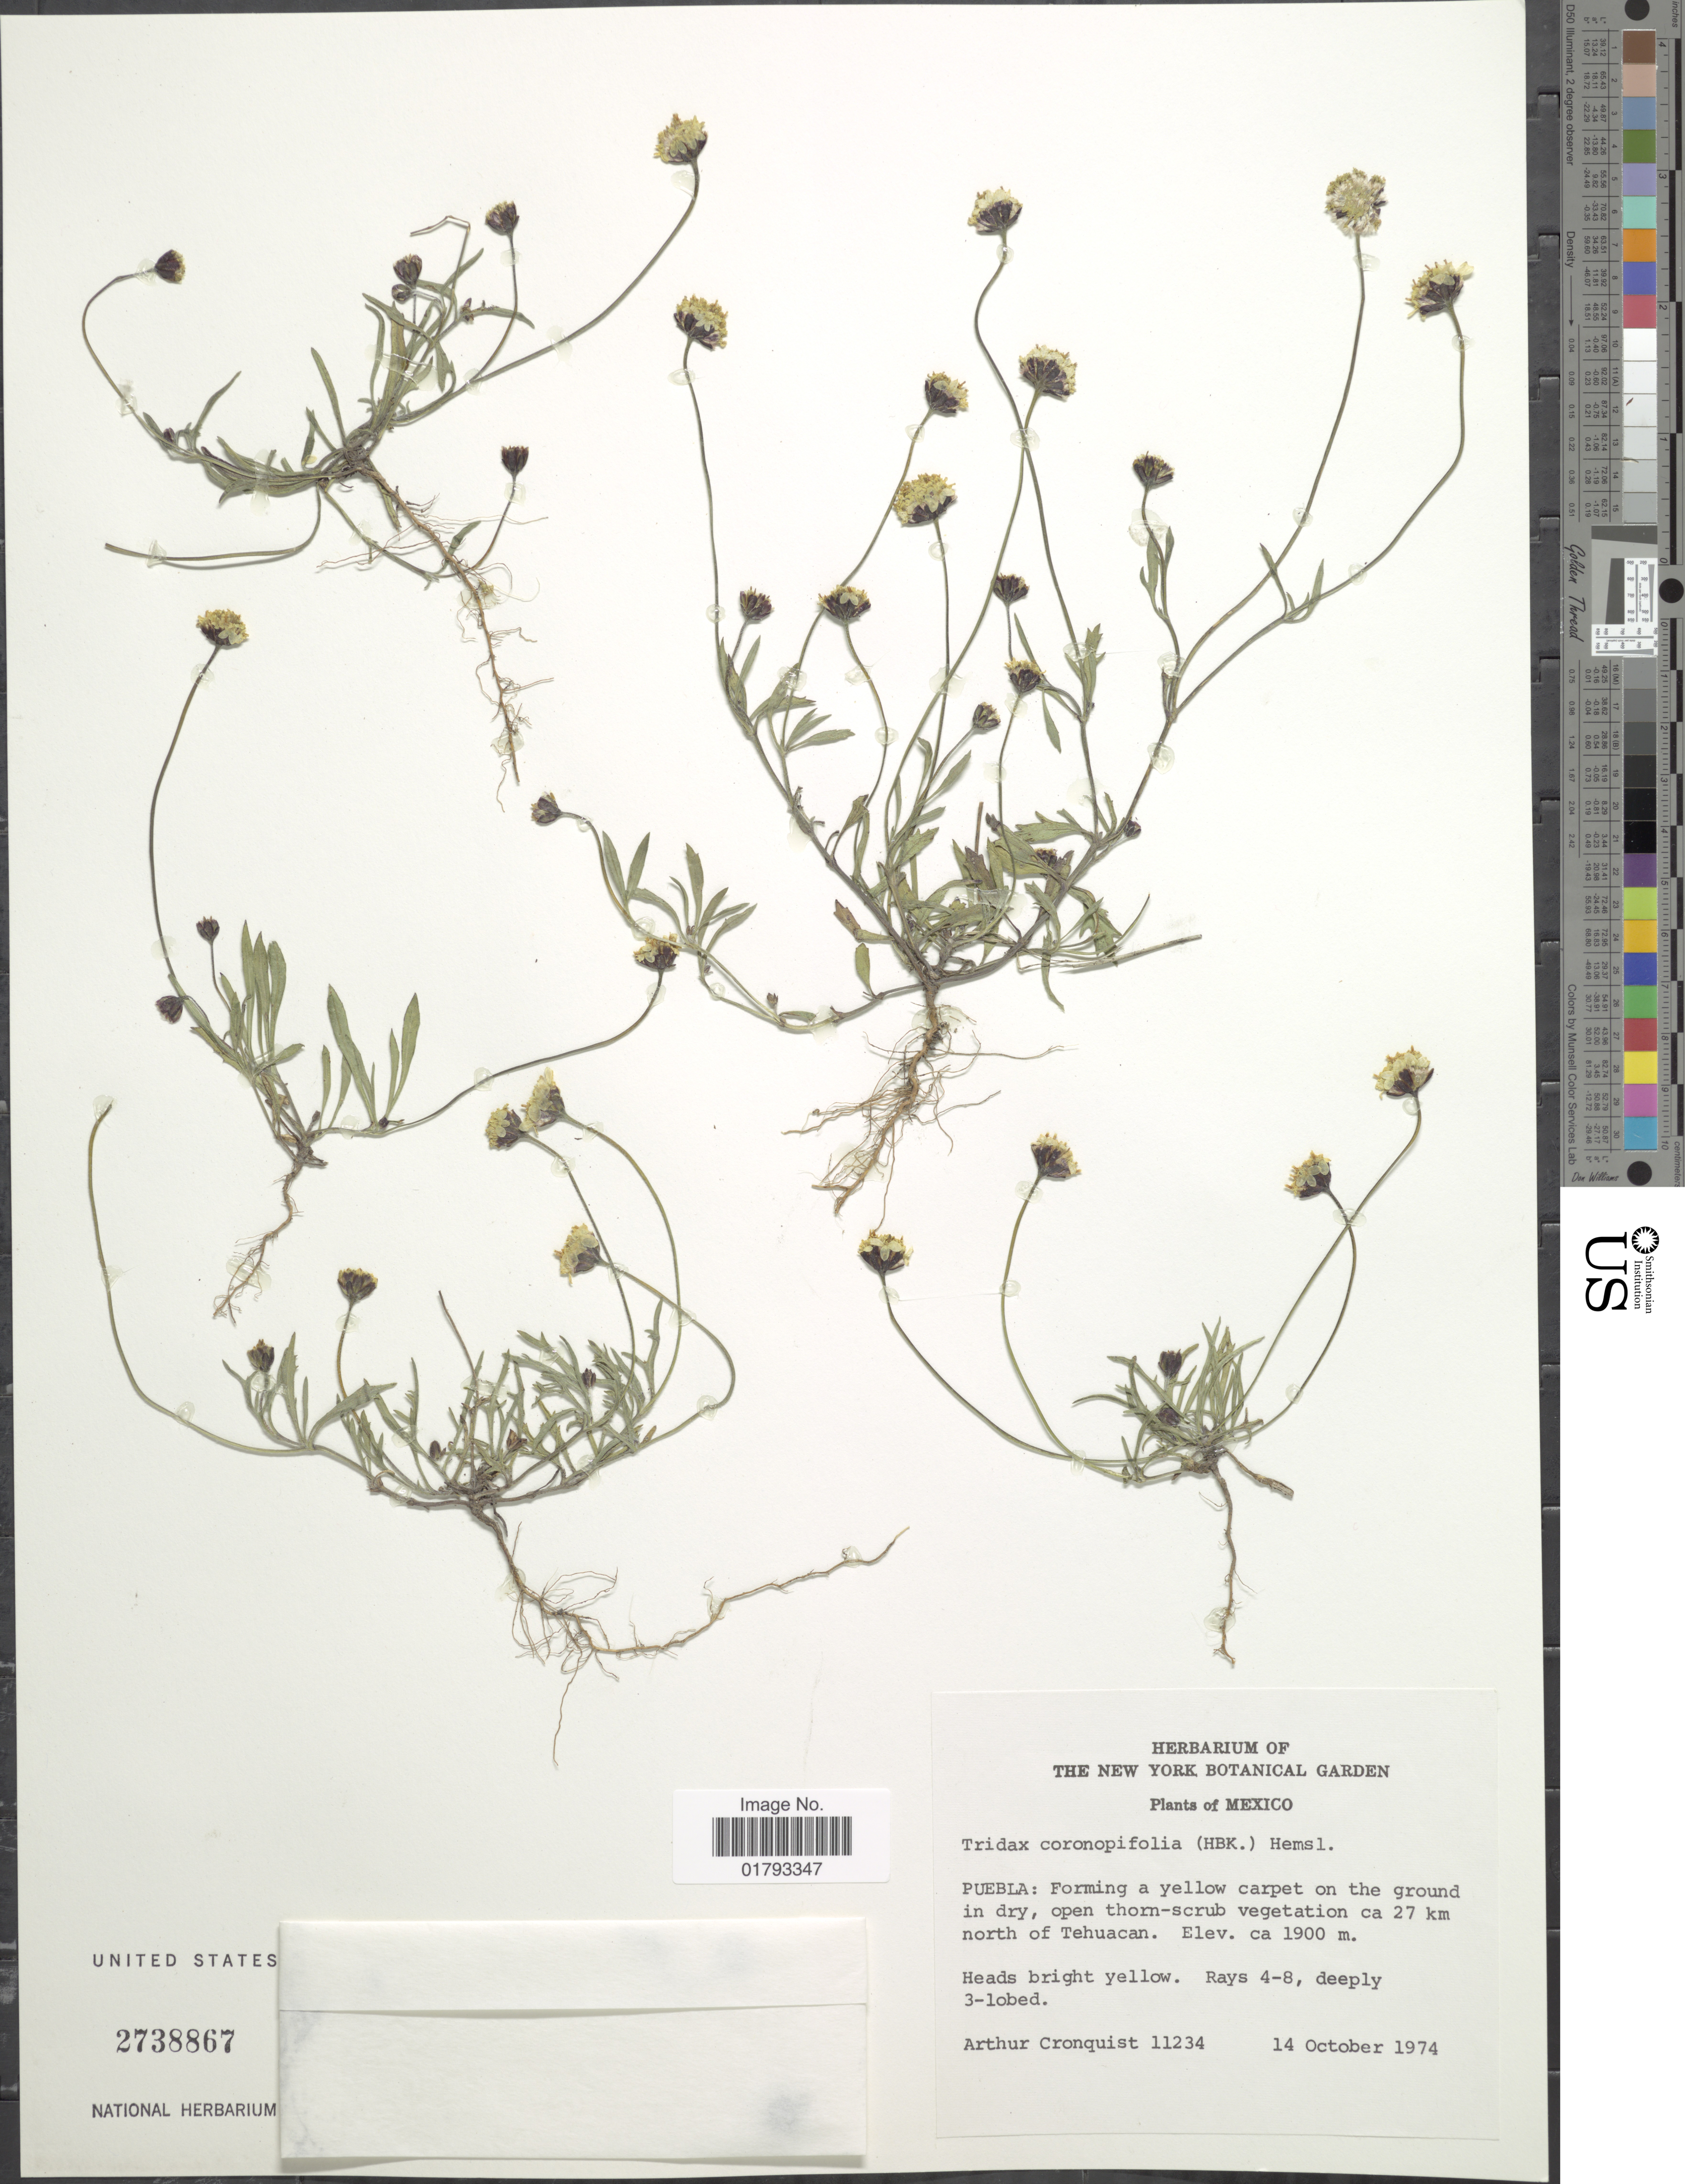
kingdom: Plantae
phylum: Tracheophyta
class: Magnoliopsida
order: Asterales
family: Asteraceae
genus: Tridax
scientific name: Tridax coronopifolia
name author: (Kunth) Hemsl.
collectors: A. J. Cronquist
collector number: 11234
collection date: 1974-10-14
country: Mexico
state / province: Puebla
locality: Puebla: Mexico, vegetation ca. 27 km north of Tehuacan.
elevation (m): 1900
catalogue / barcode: US 2738867